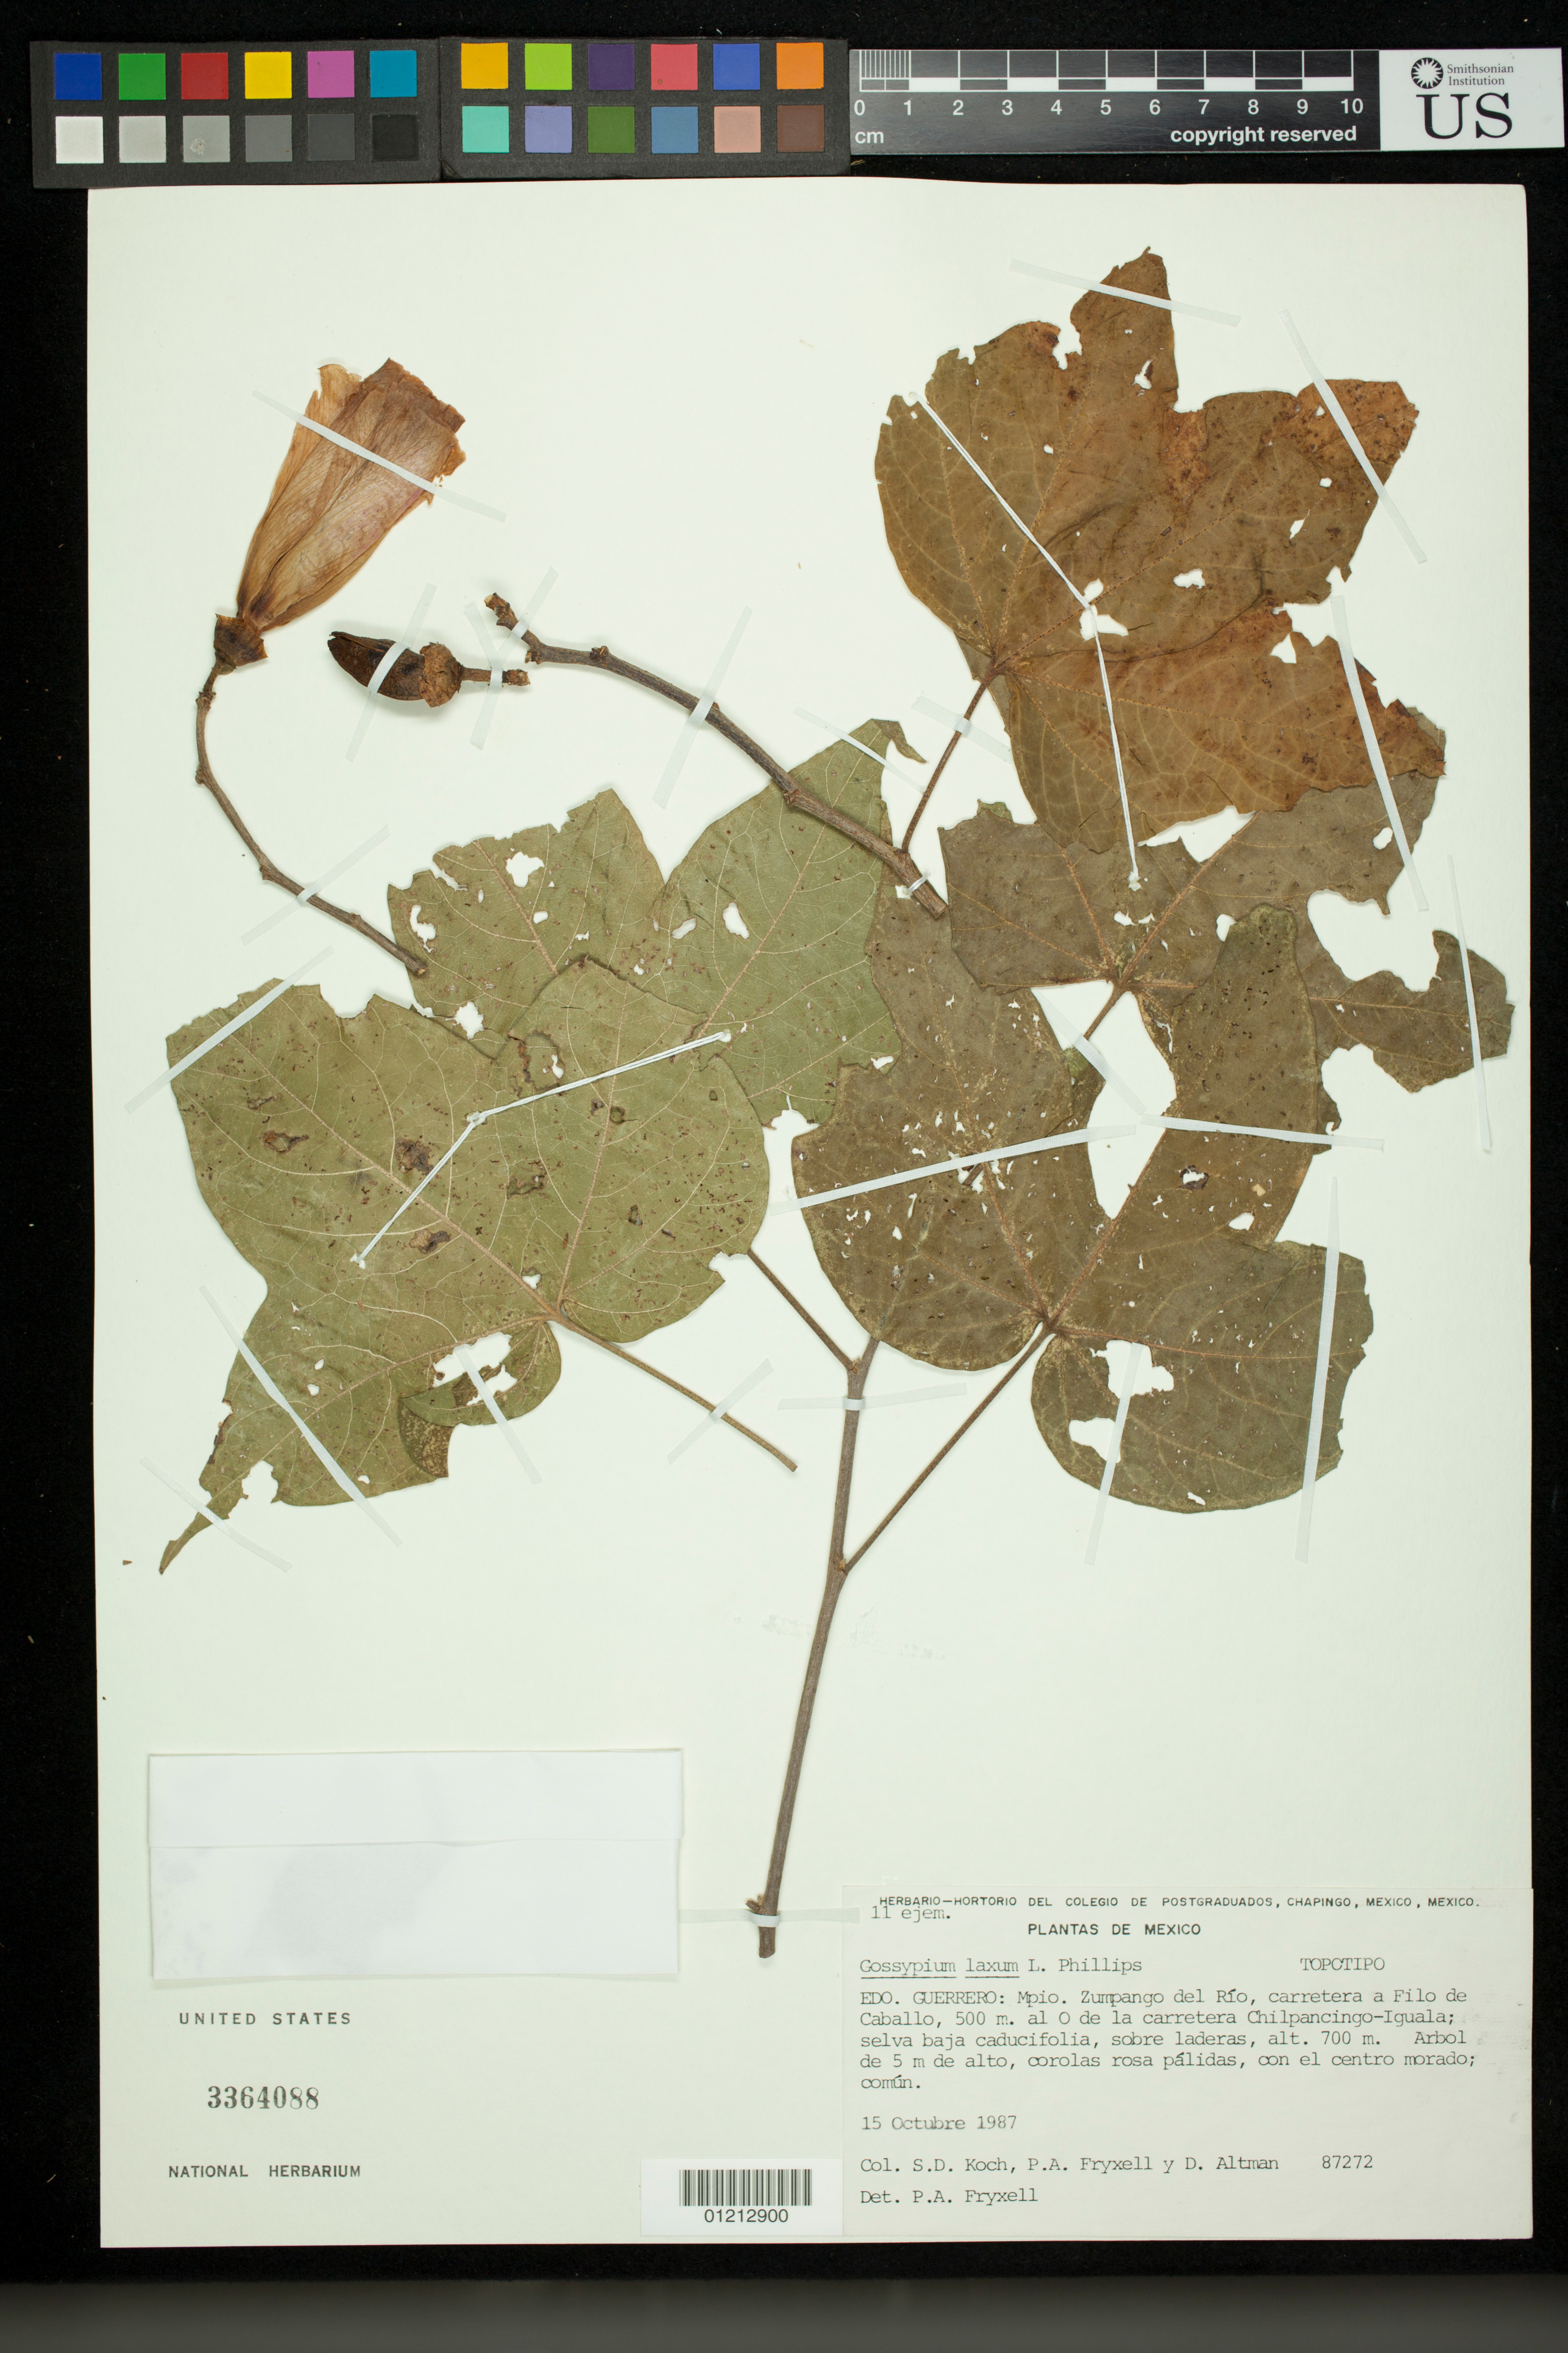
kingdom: Plantae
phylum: Tracheophyta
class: Magnoliopsida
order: Malvales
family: Malvaceae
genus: Gossypium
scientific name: Gossypium laxum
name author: L.Ll. Phillips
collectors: S. D. Koch, P. A. Fryxell & D. Altman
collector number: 87272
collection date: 1987-10-15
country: Mexico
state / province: Guerrero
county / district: Zumpango del Rio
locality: Carretera a Filo de Caballo, 500 m. al O de la carretera Chilpancingo-Iguala; selva baja caducifolia, sobre laderas.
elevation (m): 700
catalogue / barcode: US 3364088